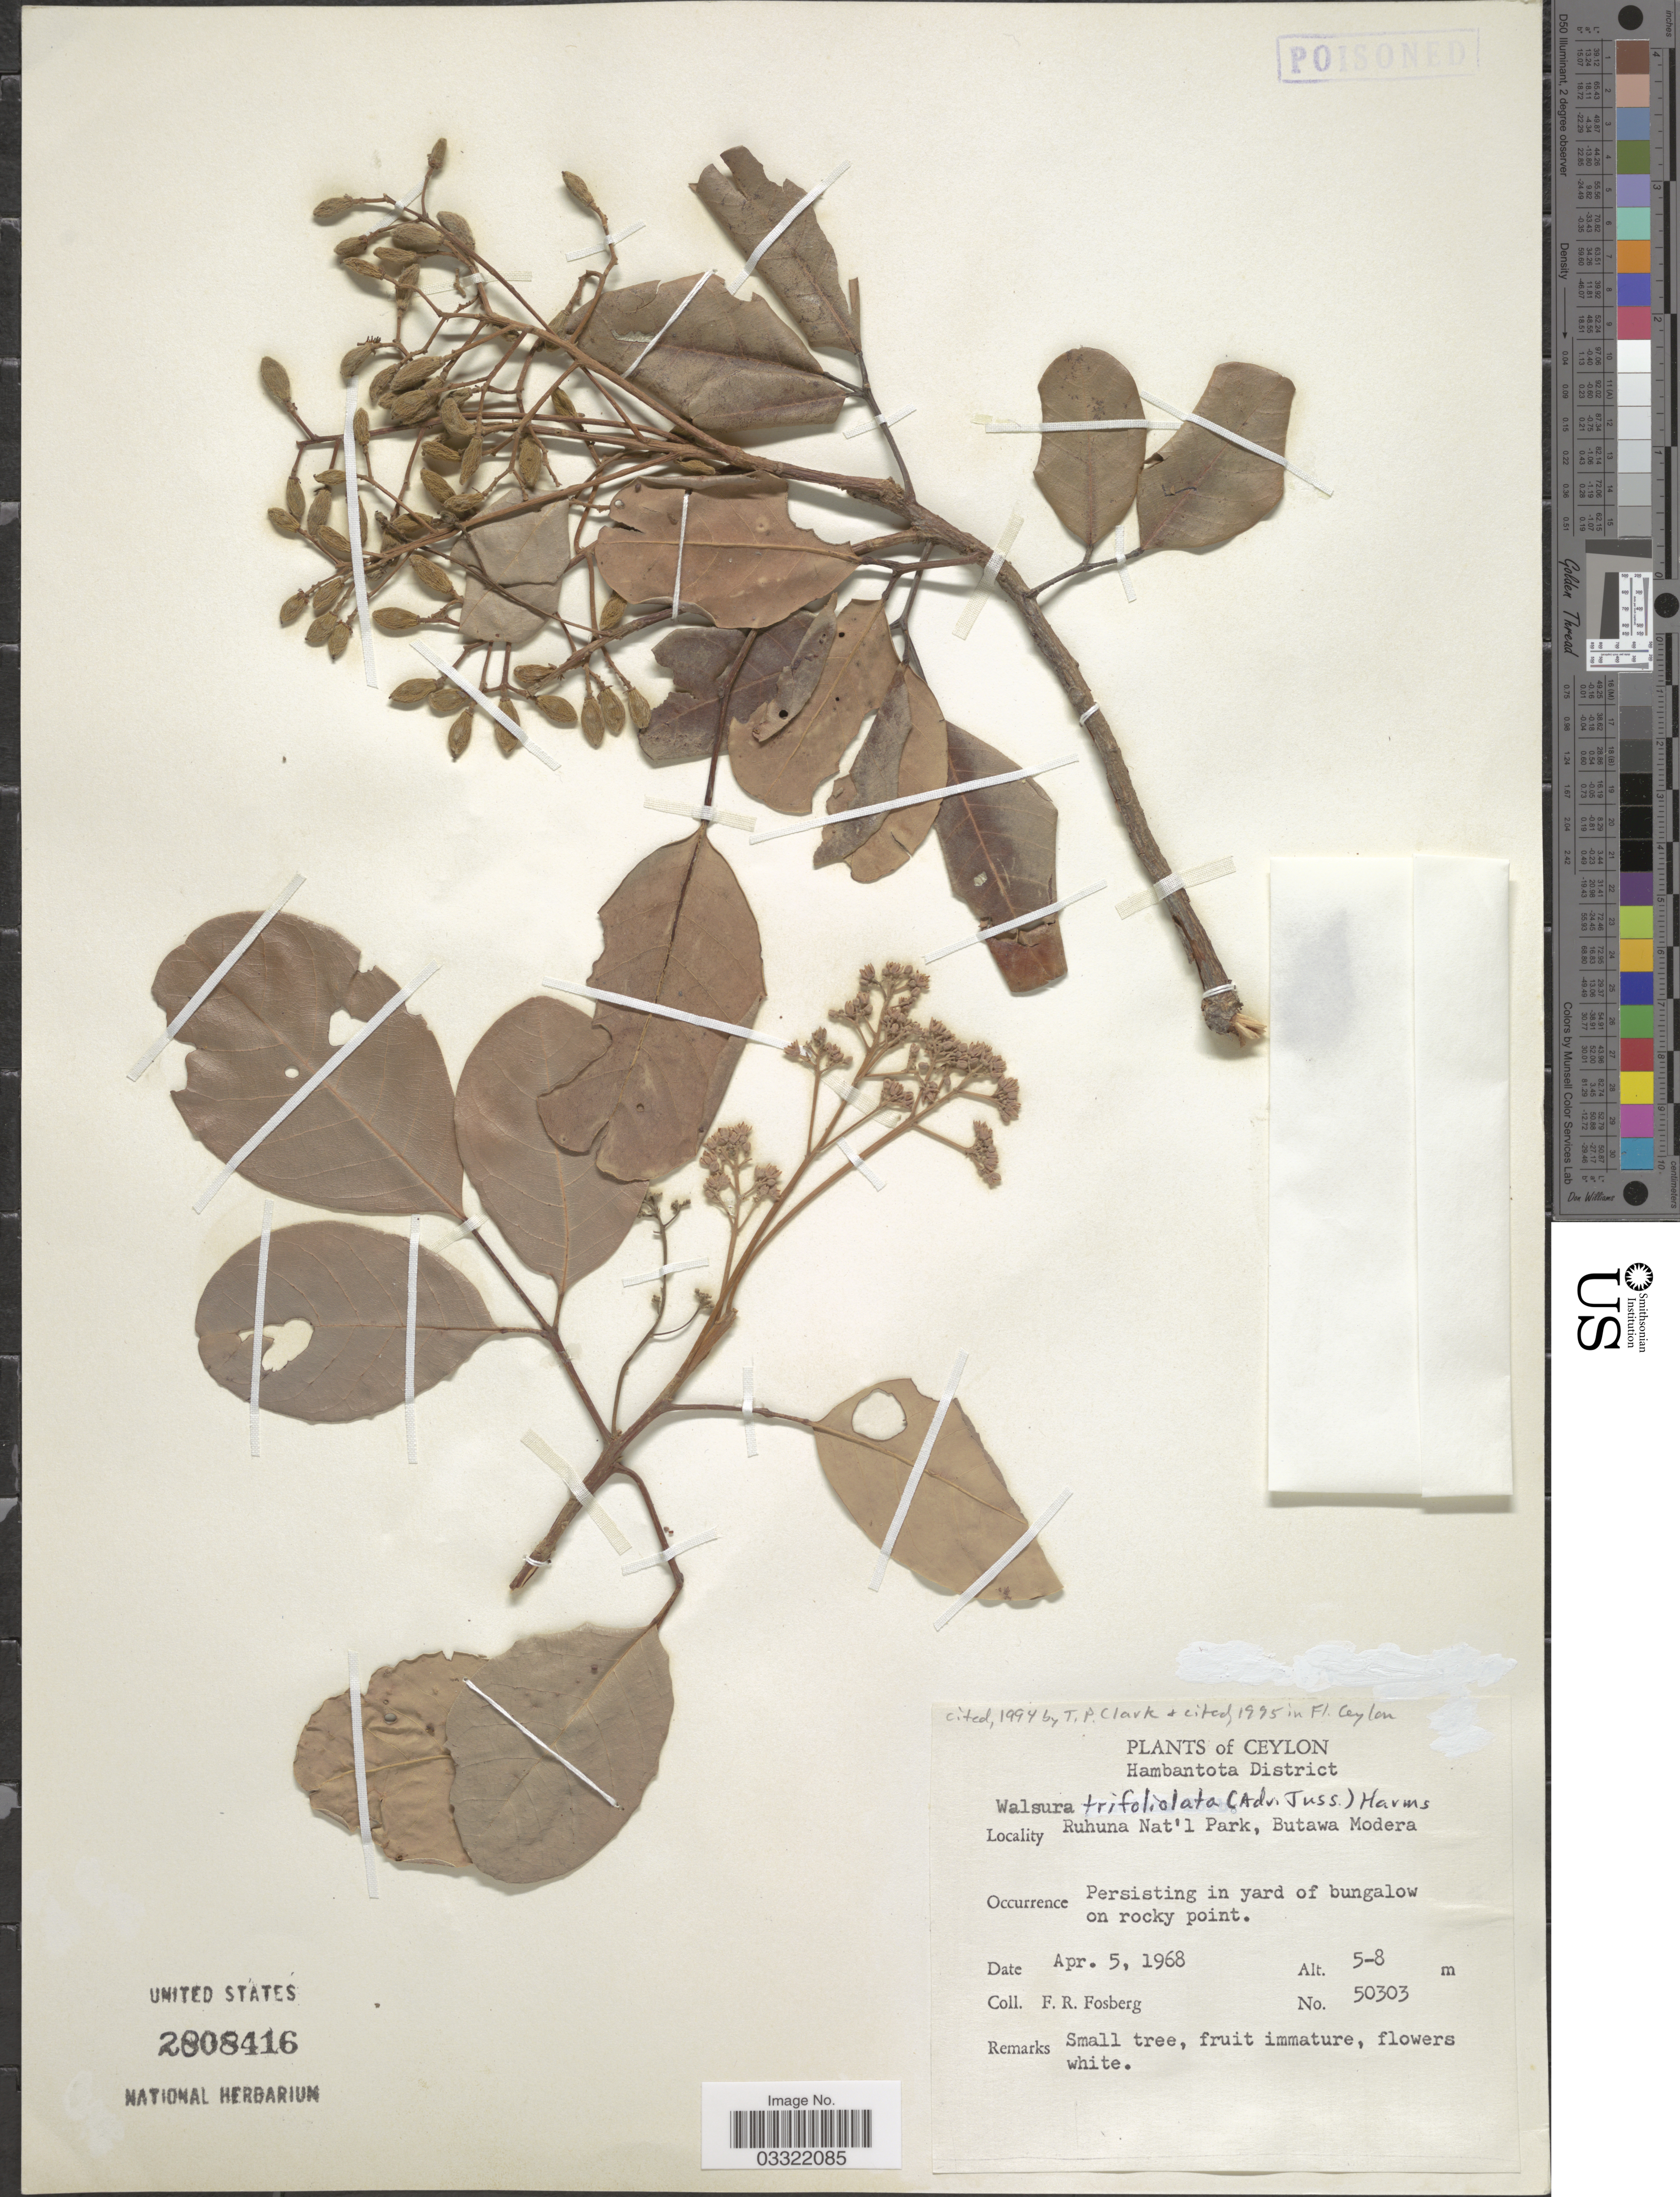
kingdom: Plantae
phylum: Tracheophyta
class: Magnoliopsida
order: Sapindales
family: Meliaceae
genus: Walsura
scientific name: Walsura trifoliolata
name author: (A. Juss.) Harms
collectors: F. R. Fosberg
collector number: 50303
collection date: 1968-04-05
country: Sri Lanka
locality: Ceylon, Ruhuna Nat'l Park, Butawa Modera.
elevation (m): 5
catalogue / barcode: US 2808416